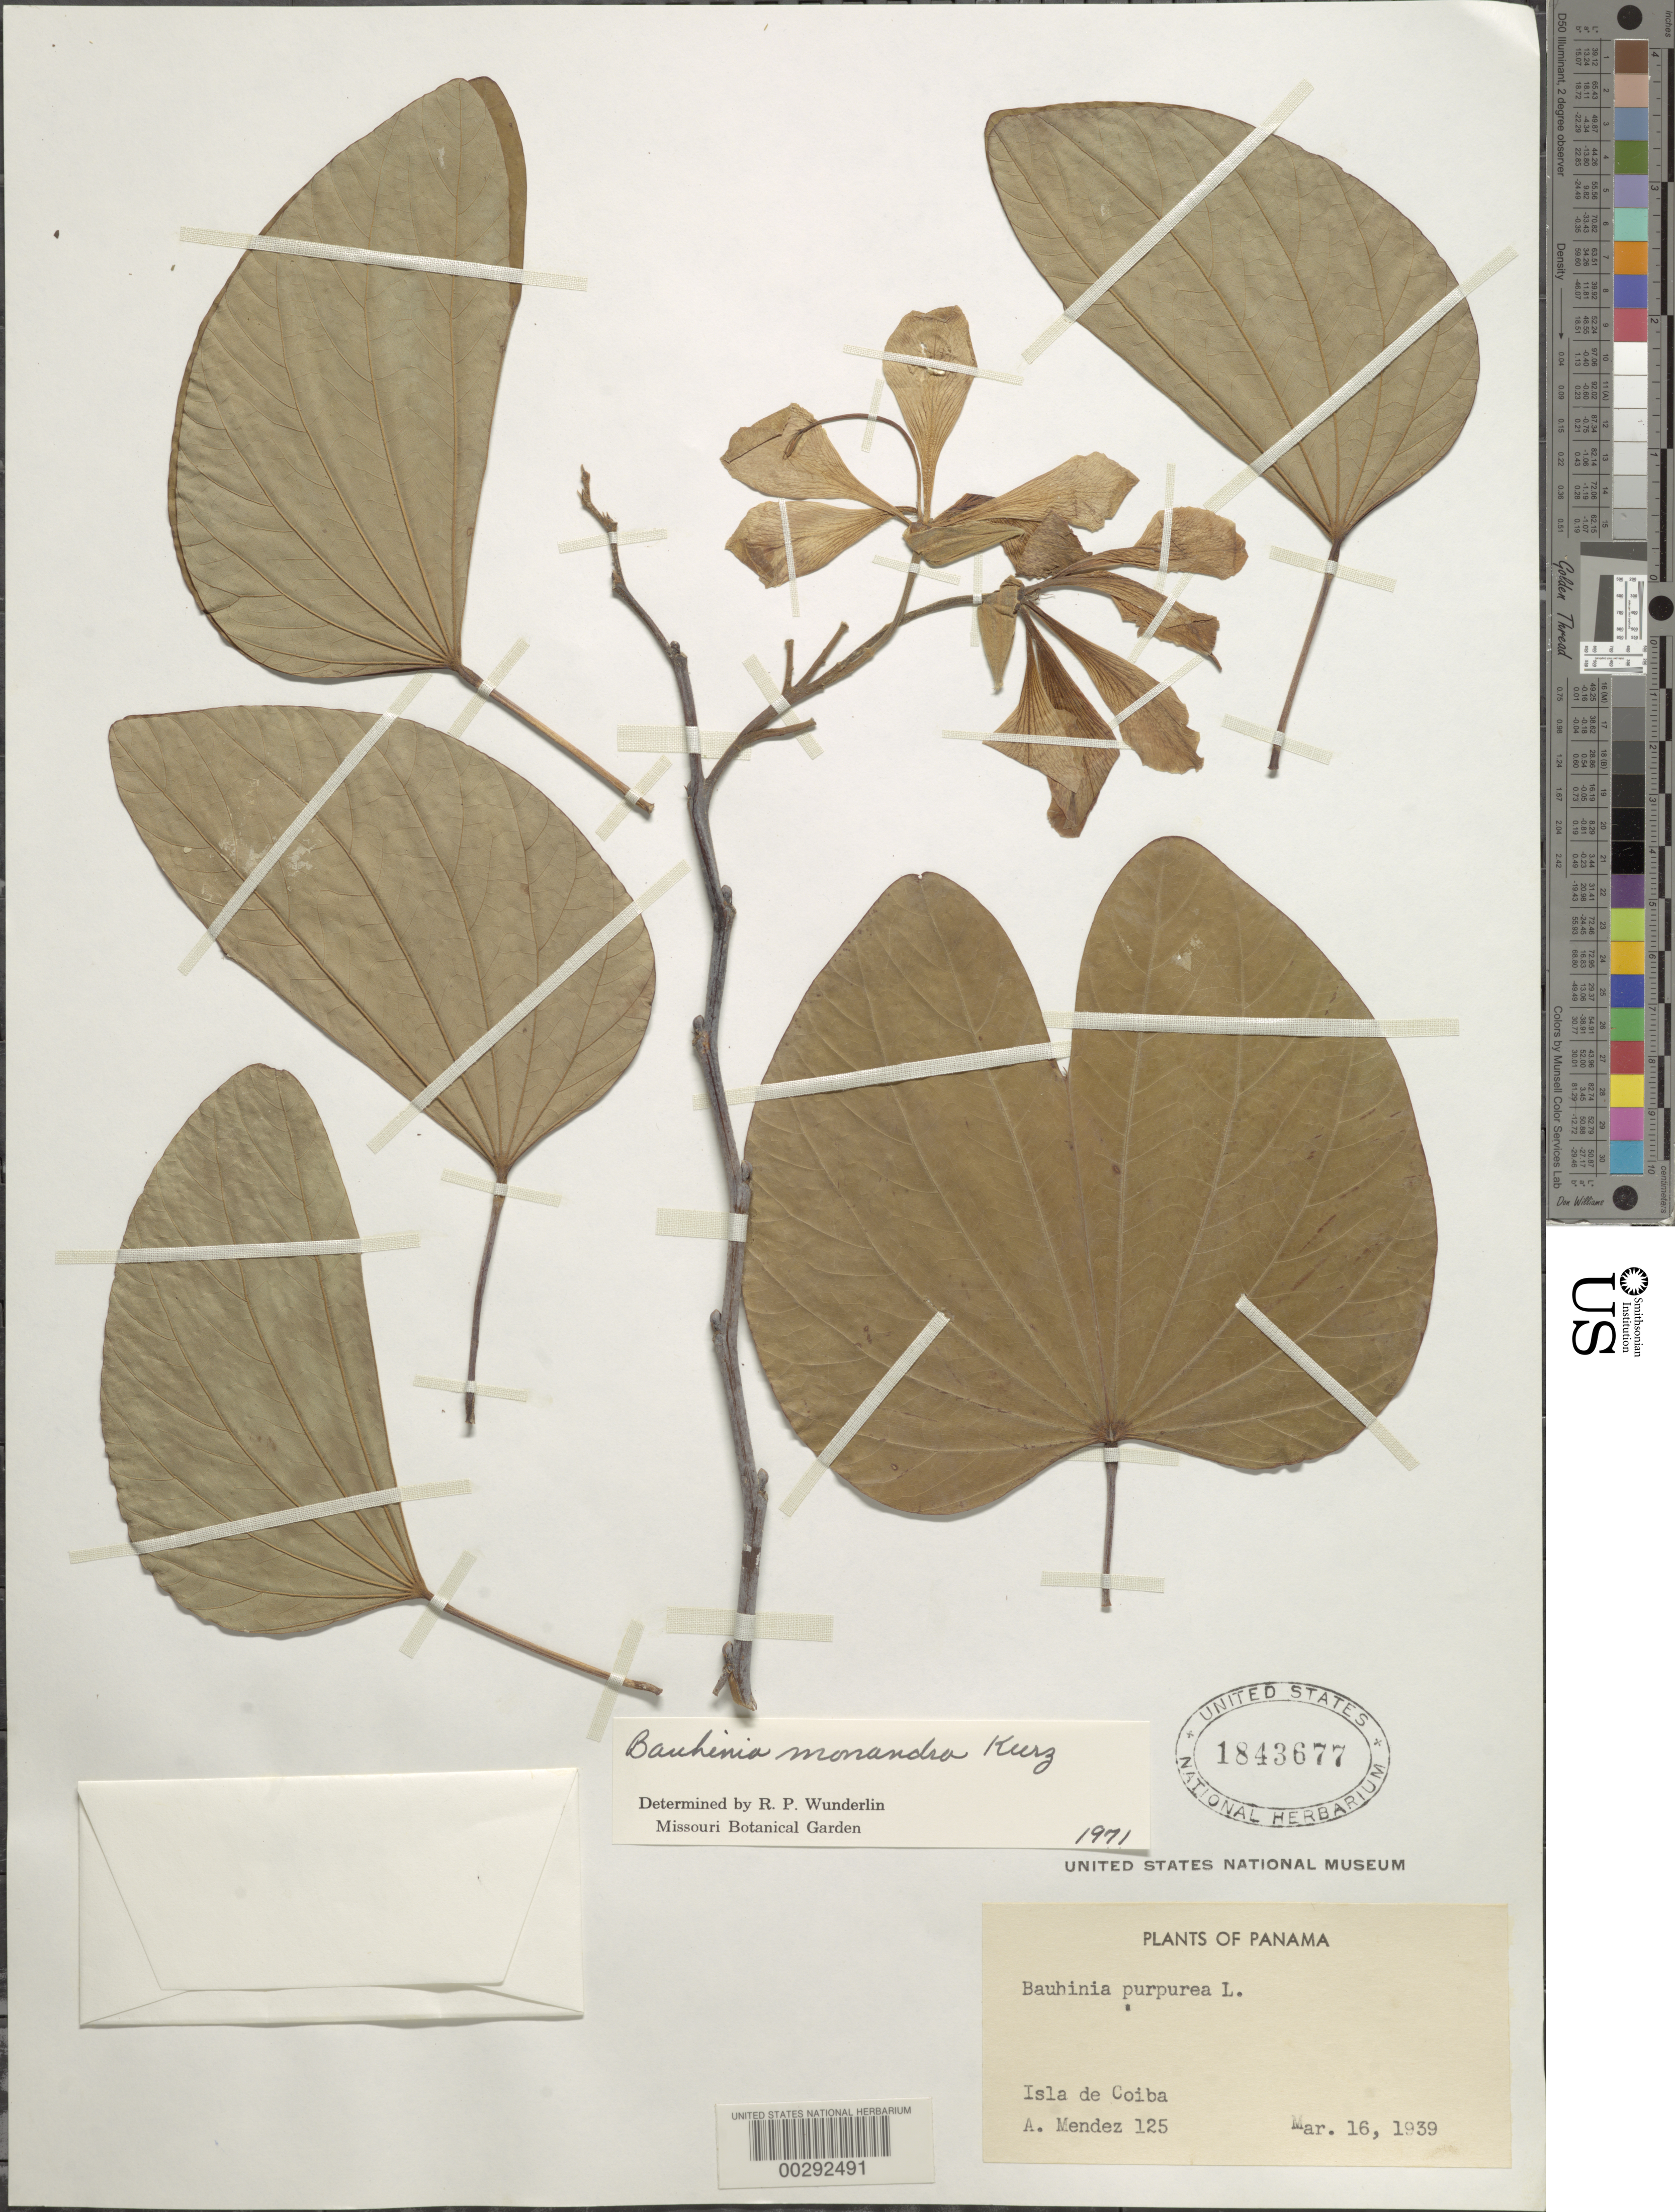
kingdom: Plantae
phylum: Tracheophyta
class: Magnoliopsida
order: Fabales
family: Fabaceae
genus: Bauhinia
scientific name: Bauhinia monandra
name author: Kurz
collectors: A. Mendez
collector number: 125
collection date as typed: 16 Mar 1939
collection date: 1939-03-16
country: Panama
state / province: Veraguas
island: de Coiba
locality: Isla de Coiba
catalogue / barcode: US 1843677